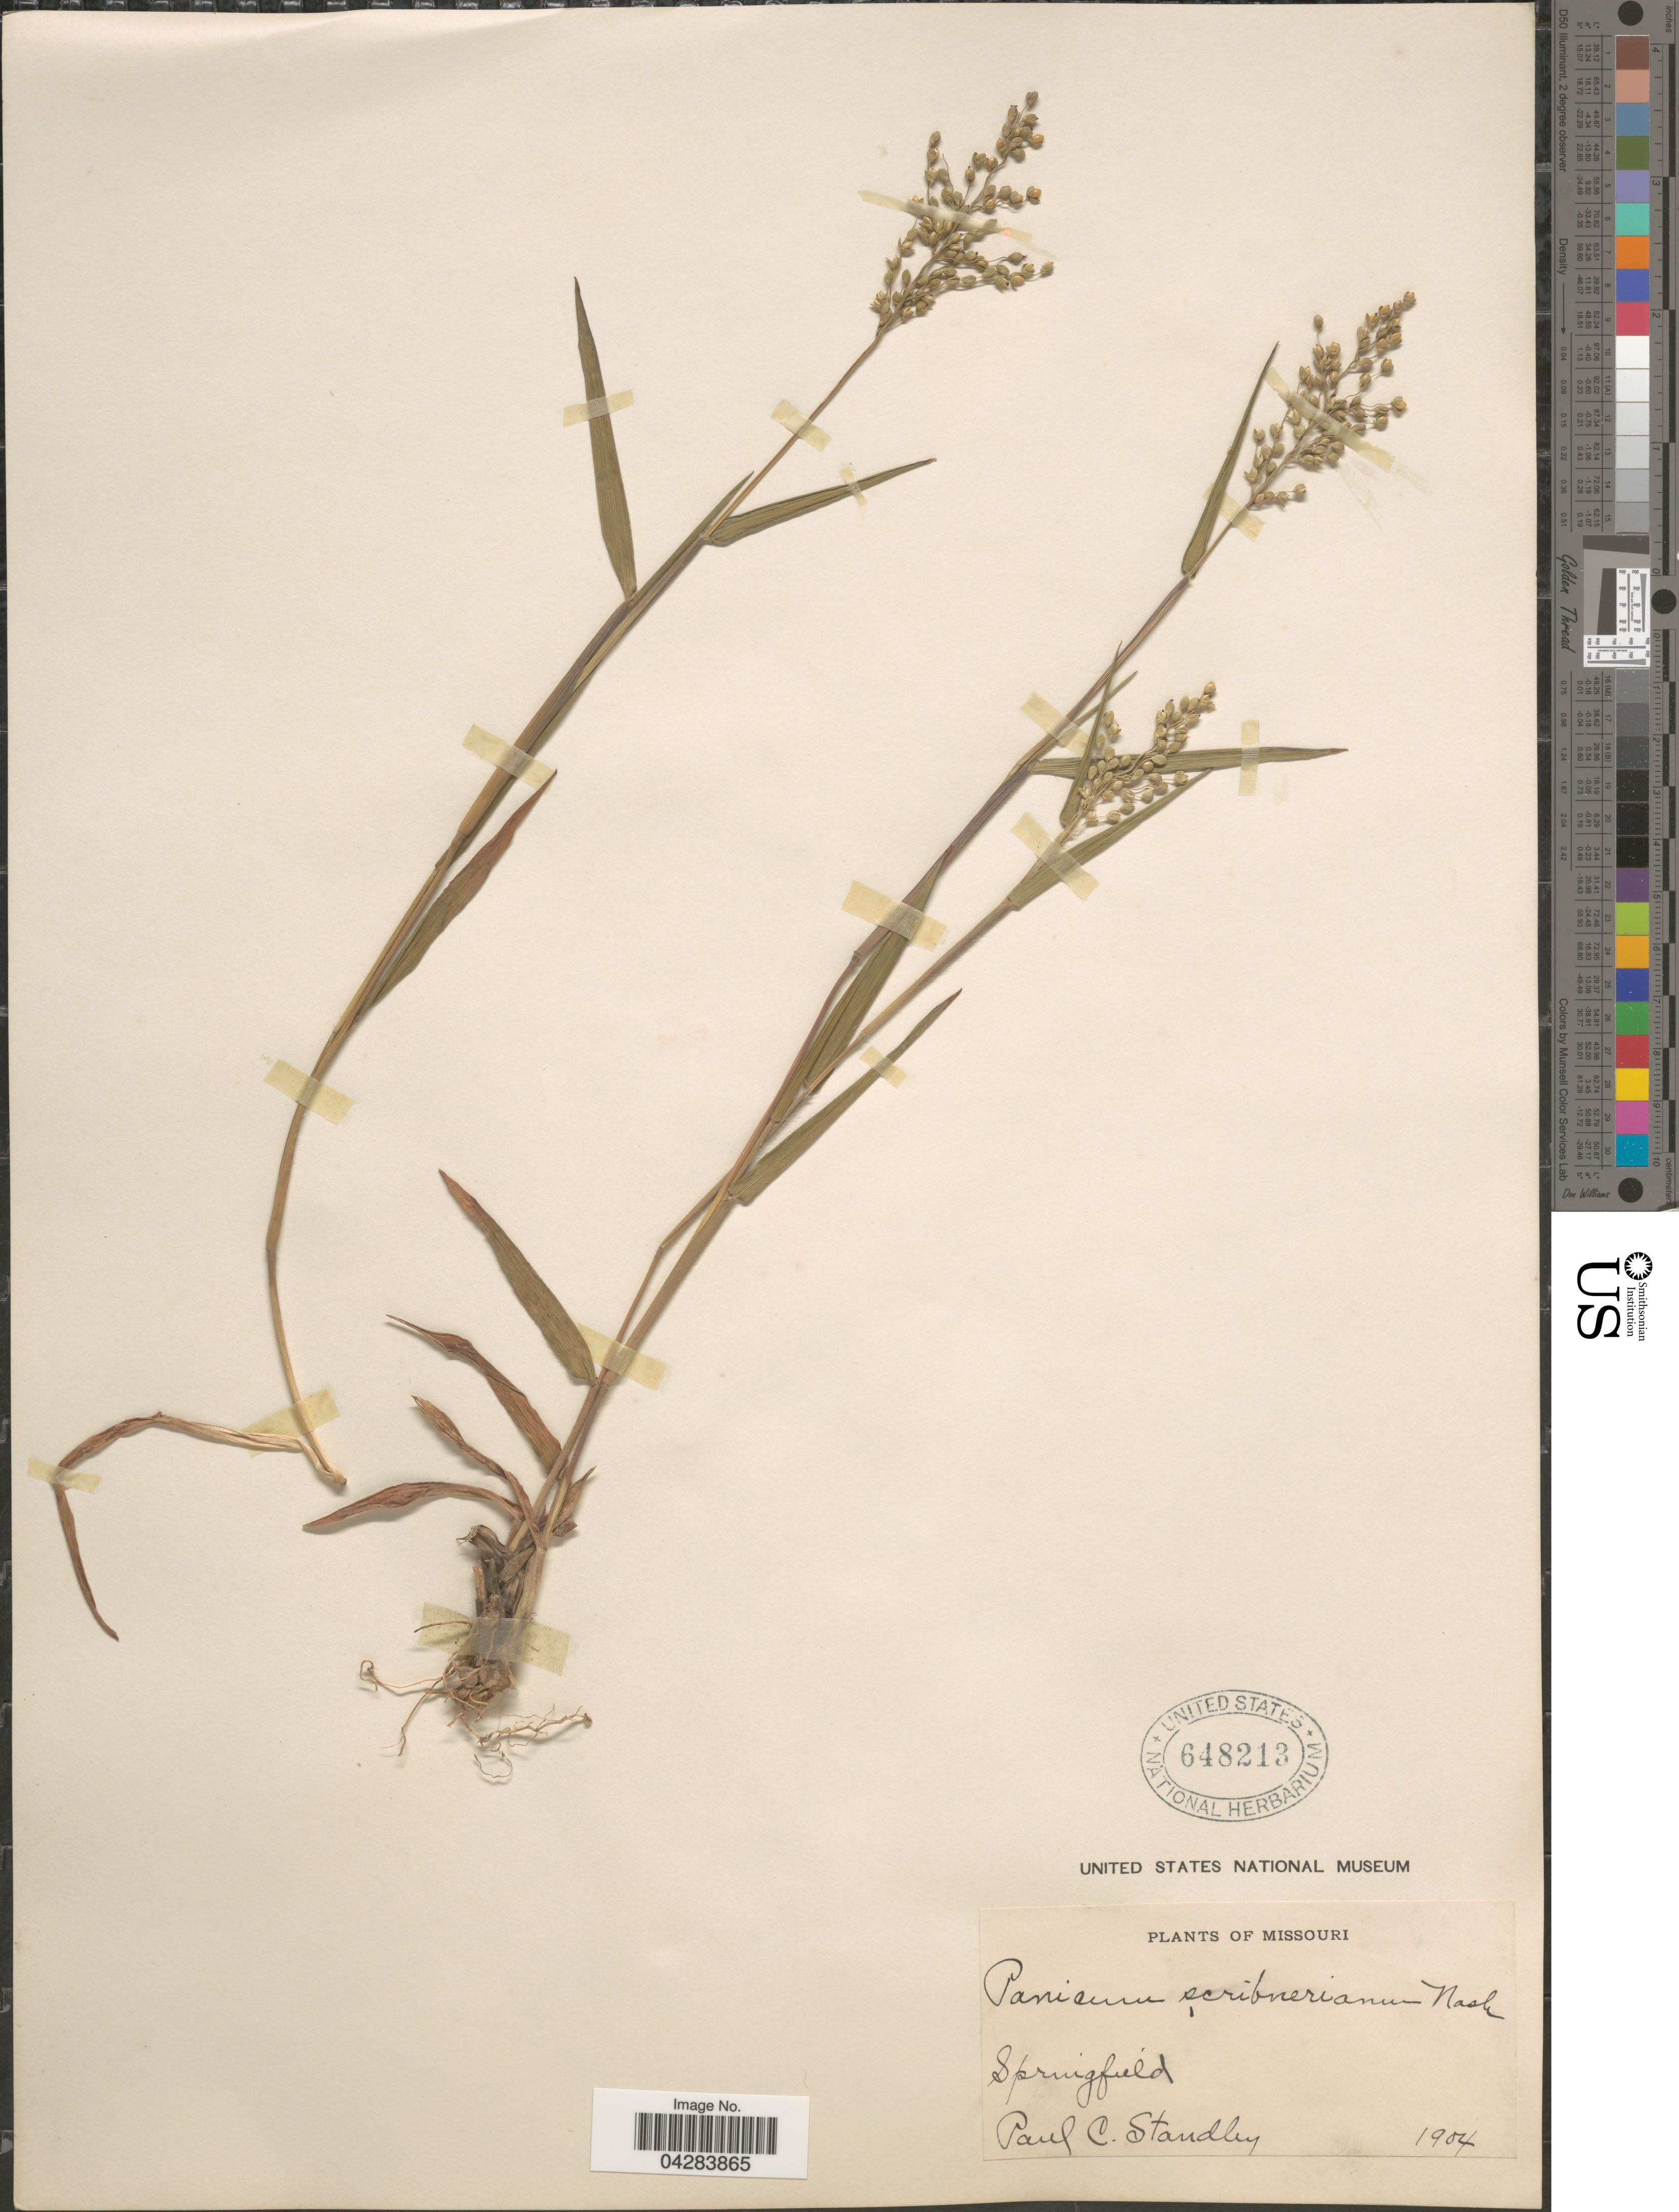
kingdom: Plantae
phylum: Tracheophyta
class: Liliopsida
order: Poales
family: Poaceae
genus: Dichanthelium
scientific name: Dichanthelium oligosanthes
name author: (Schult.) Gould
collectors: P. C. Standley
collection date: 1904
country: United States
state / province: Missouri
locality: Springfield.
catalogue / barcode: US 648213